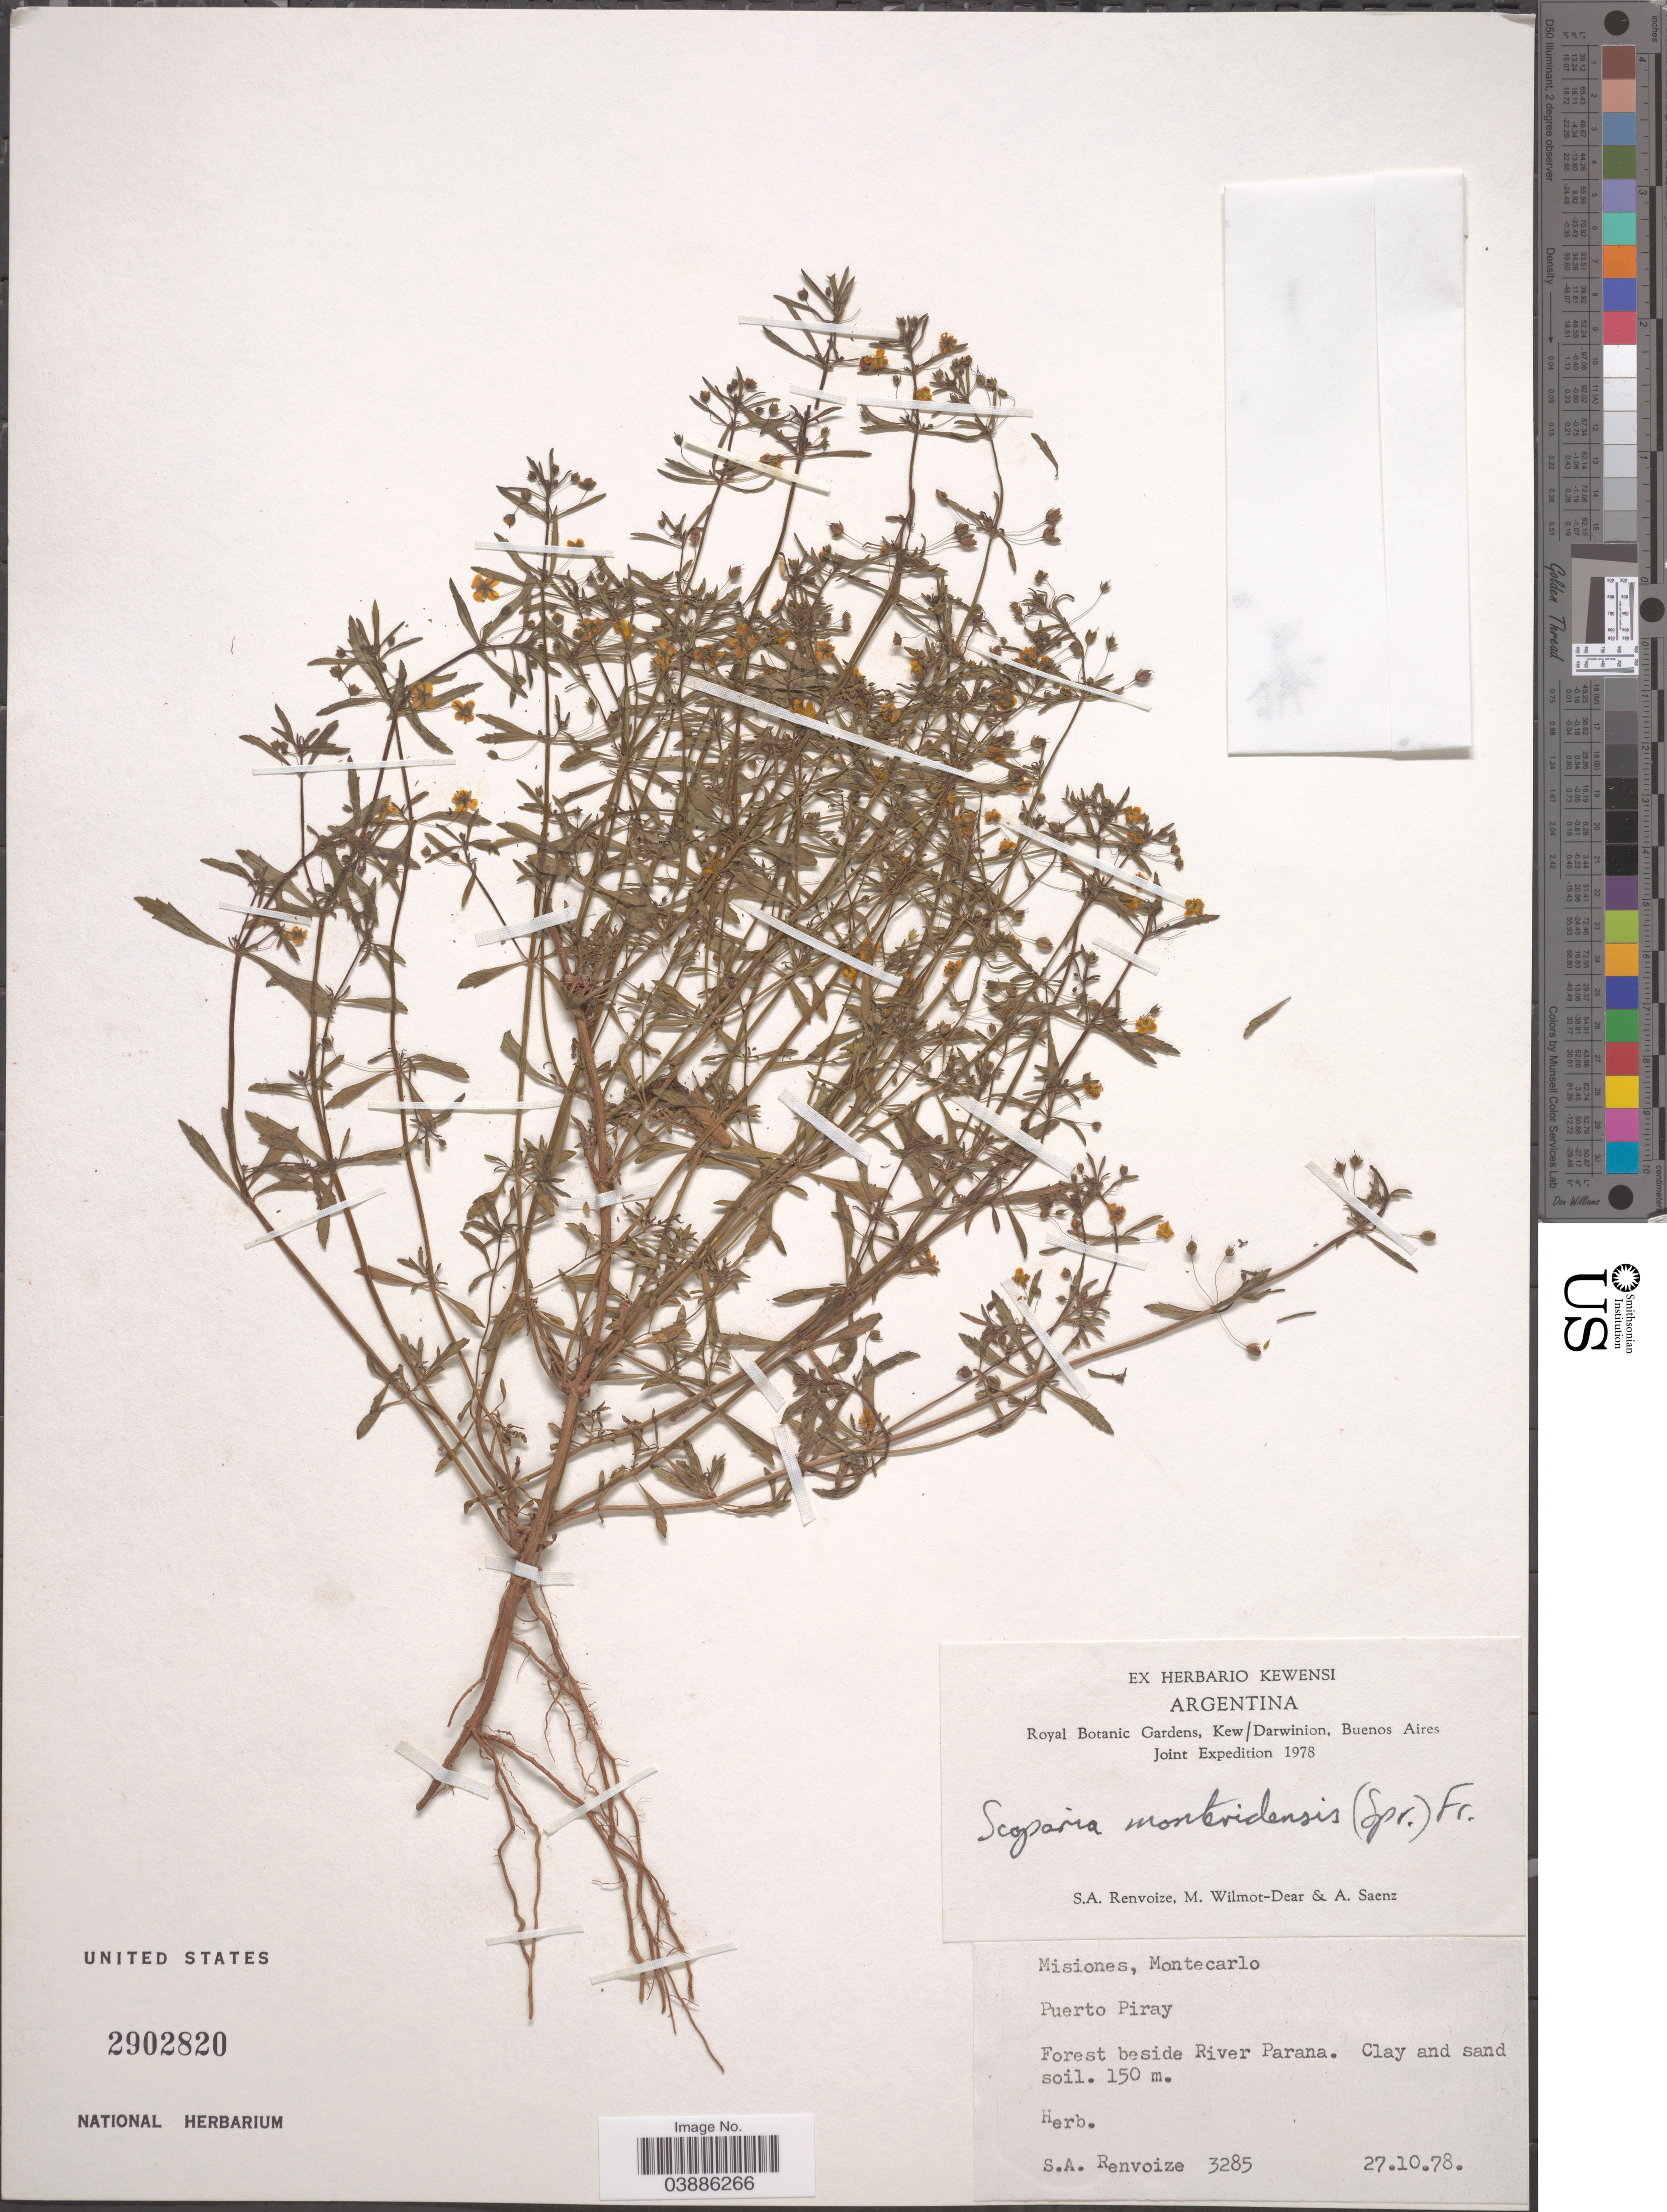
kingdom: Plantae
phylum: Tracheophyta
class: Magnoliopsida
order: Lamiales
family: Plantaginaceae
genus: Scoparia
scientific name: Scoparia montevidensis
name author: (Spreng.) R.E. Fr.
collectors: S. A. Renvoize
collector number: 3285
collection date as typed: Transcribed d/m/y: 27/10/78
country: Argentina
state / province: Misiones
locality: Montecarlo. Puerto Piray. Forest beside River Parana.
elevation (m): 150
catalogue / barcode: US 2902820